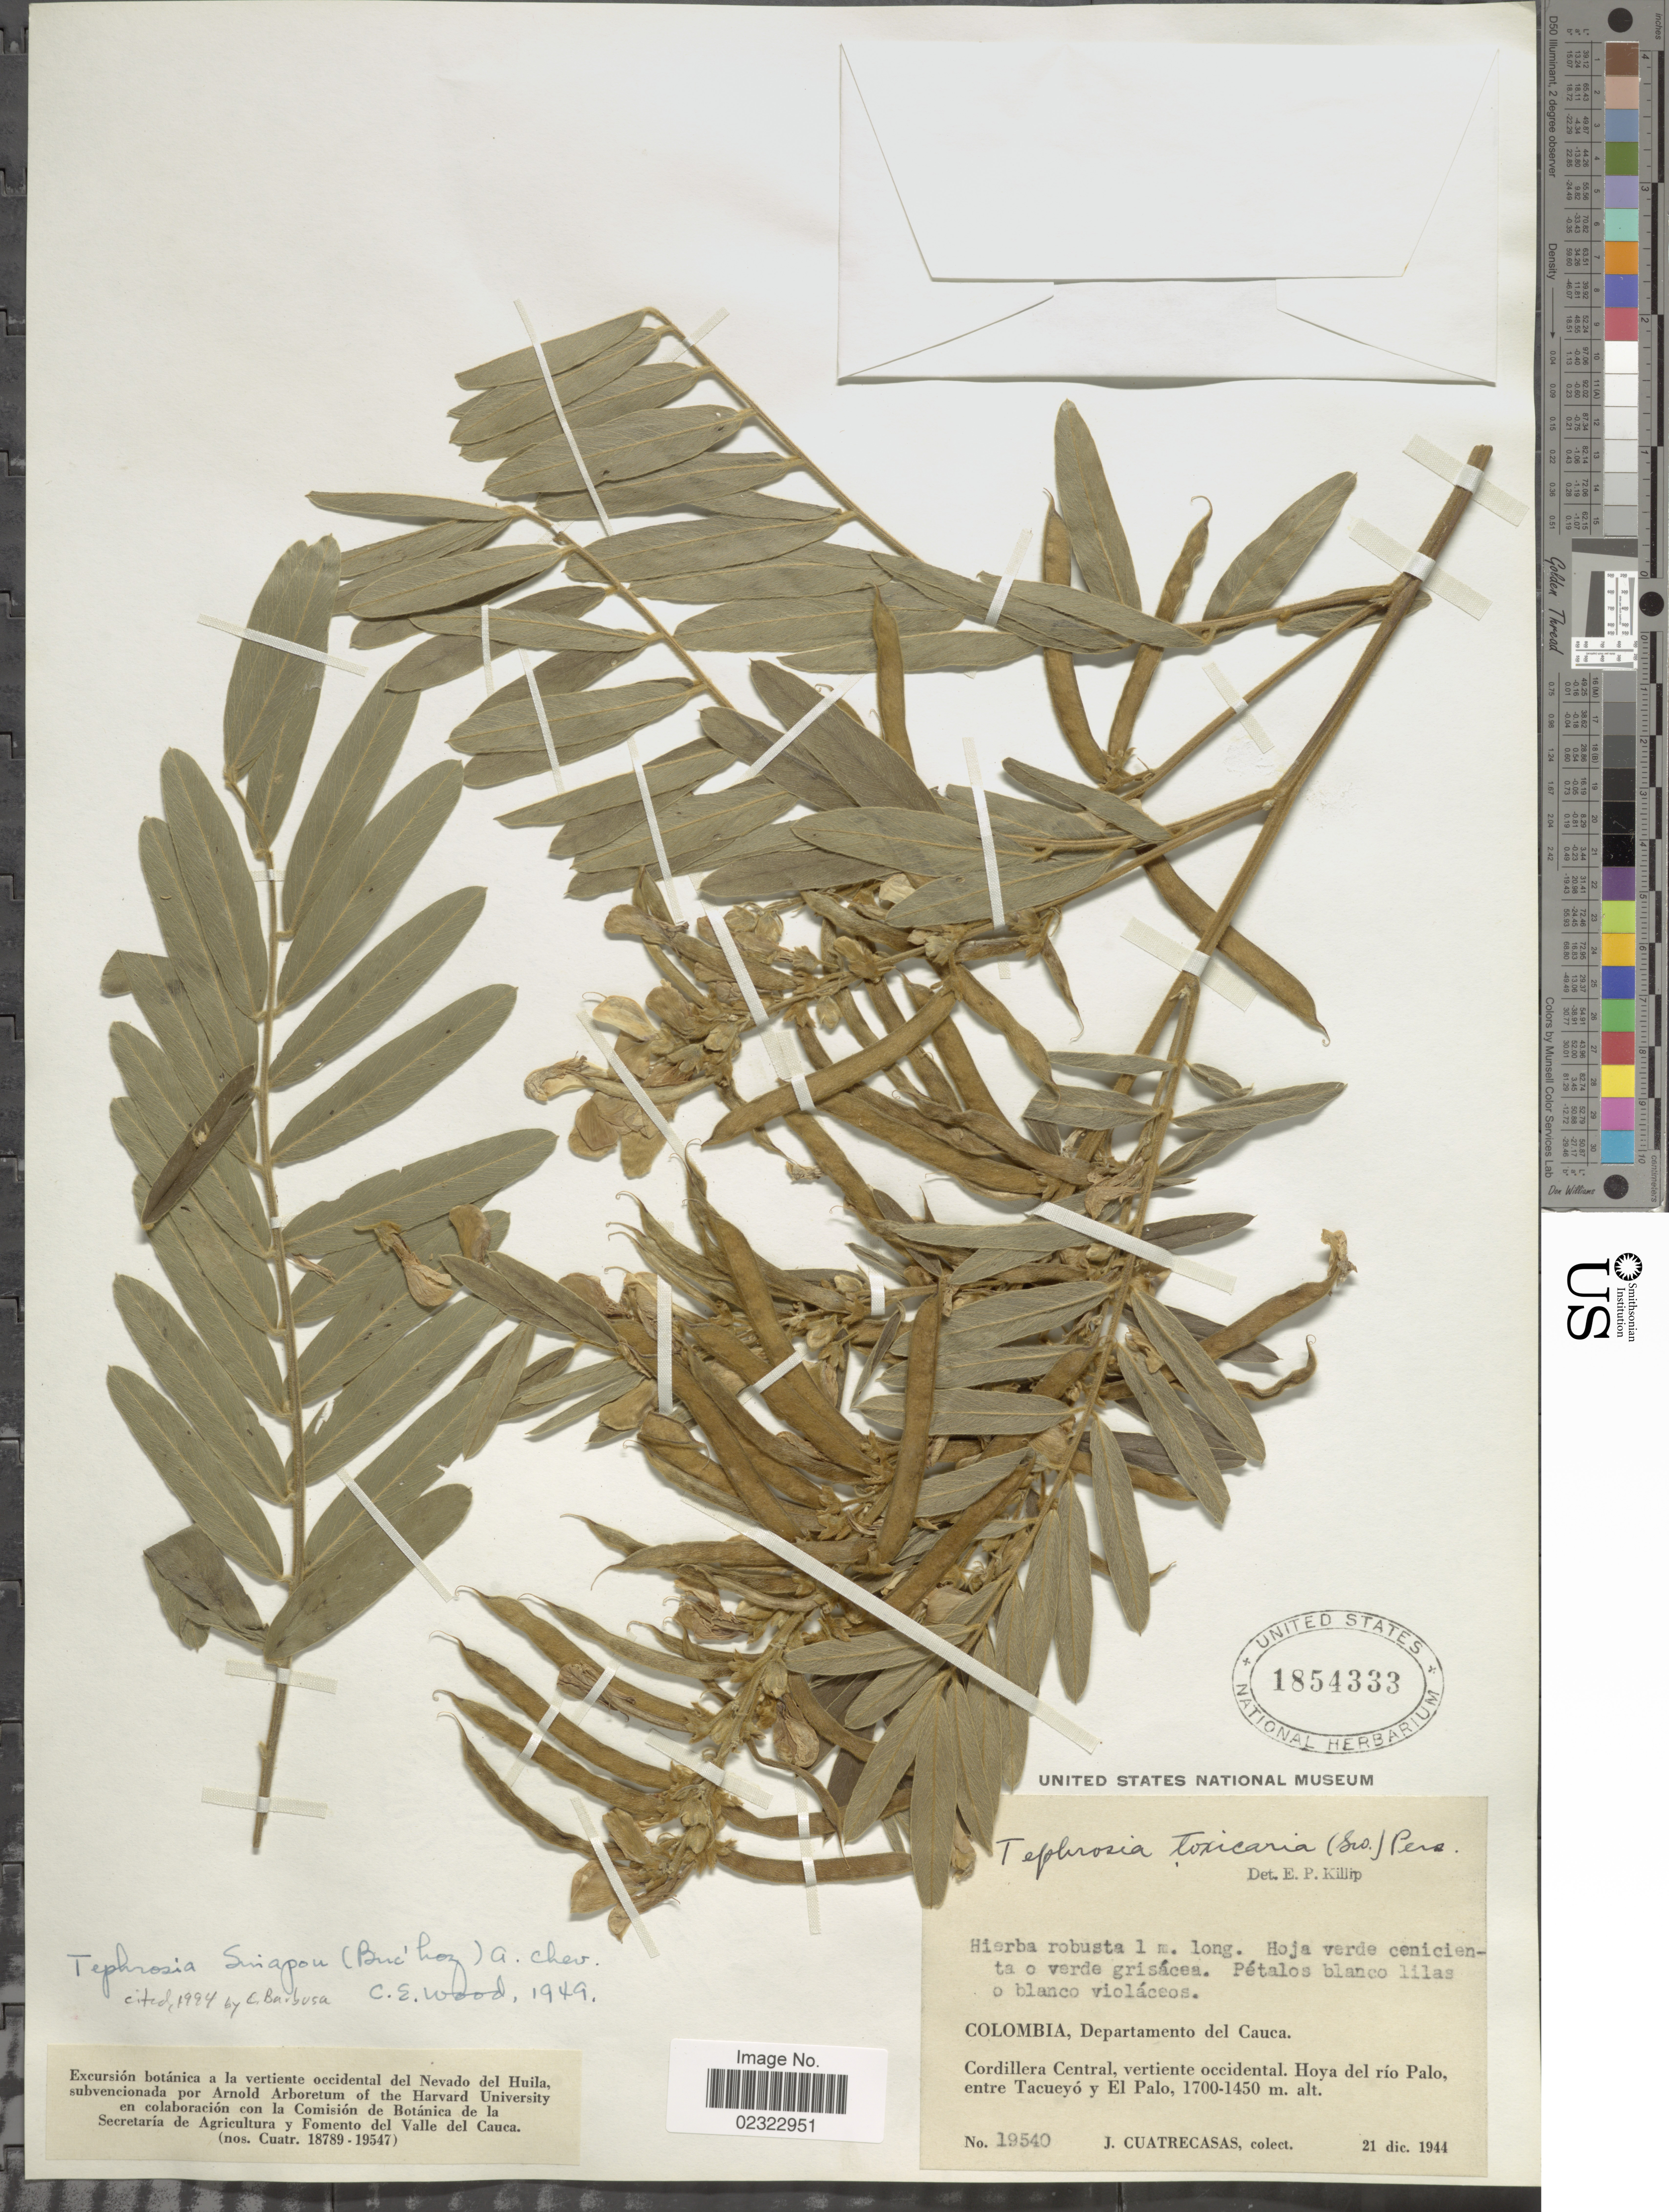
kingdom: Plantae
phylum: Tracheophyta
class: Magnoliopsida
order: Fabales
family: Fabaceae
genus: Tephrosia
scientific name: Tephrosia sinapou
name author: (Buc'hoz) A. Chev.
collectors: J. Cuatrecasas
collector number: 19540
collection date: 1944-12-21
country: Colombia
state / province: Cauca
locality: Colombia, Departamento del Cauca, Cordillera Central, vertiente occidental, Hoya del rio Palo, entre tacueyo y El Palo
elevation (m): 1450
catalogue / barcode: US 1854333